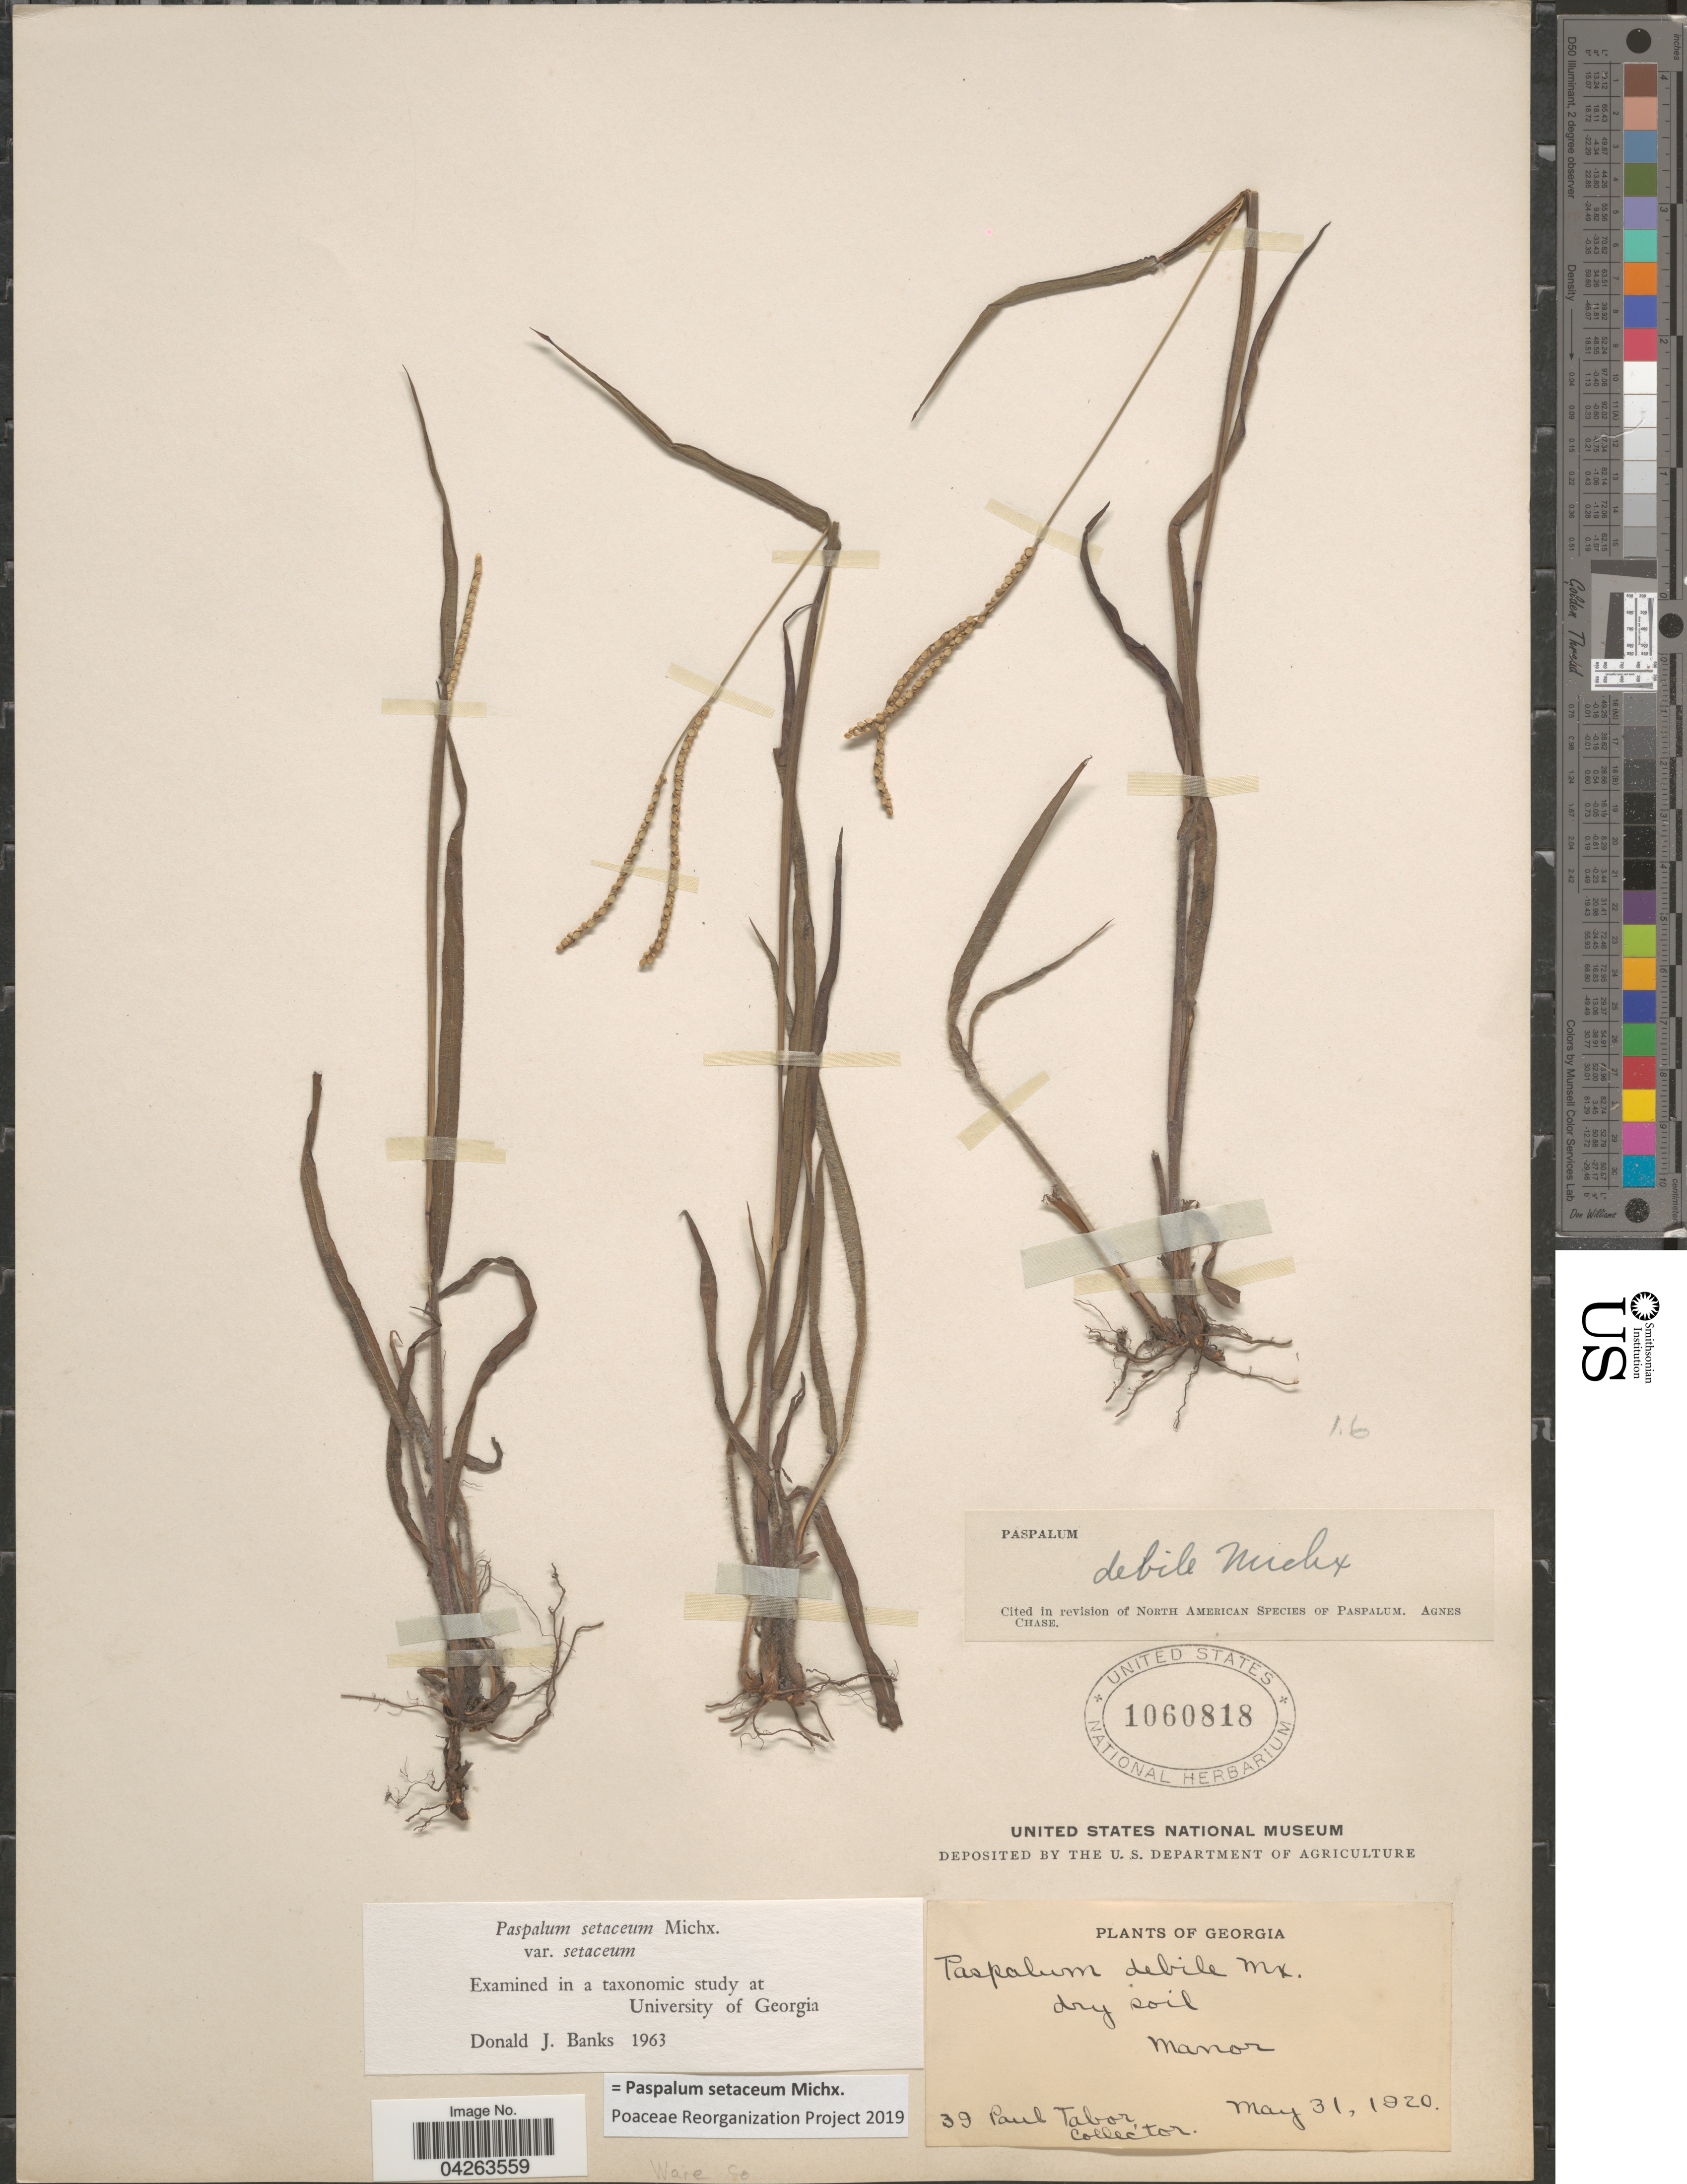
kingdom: Plantae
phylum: Tracheophyta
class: Liliopsida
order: Poales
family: Poaceae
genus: Paspalum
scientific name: Paspalum setaceum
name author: Michx.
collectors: P. Tabor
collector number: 39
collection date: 1920-05-31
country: United States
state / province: Georgia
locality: Dry soil. Manor.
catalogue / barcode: US 1060818